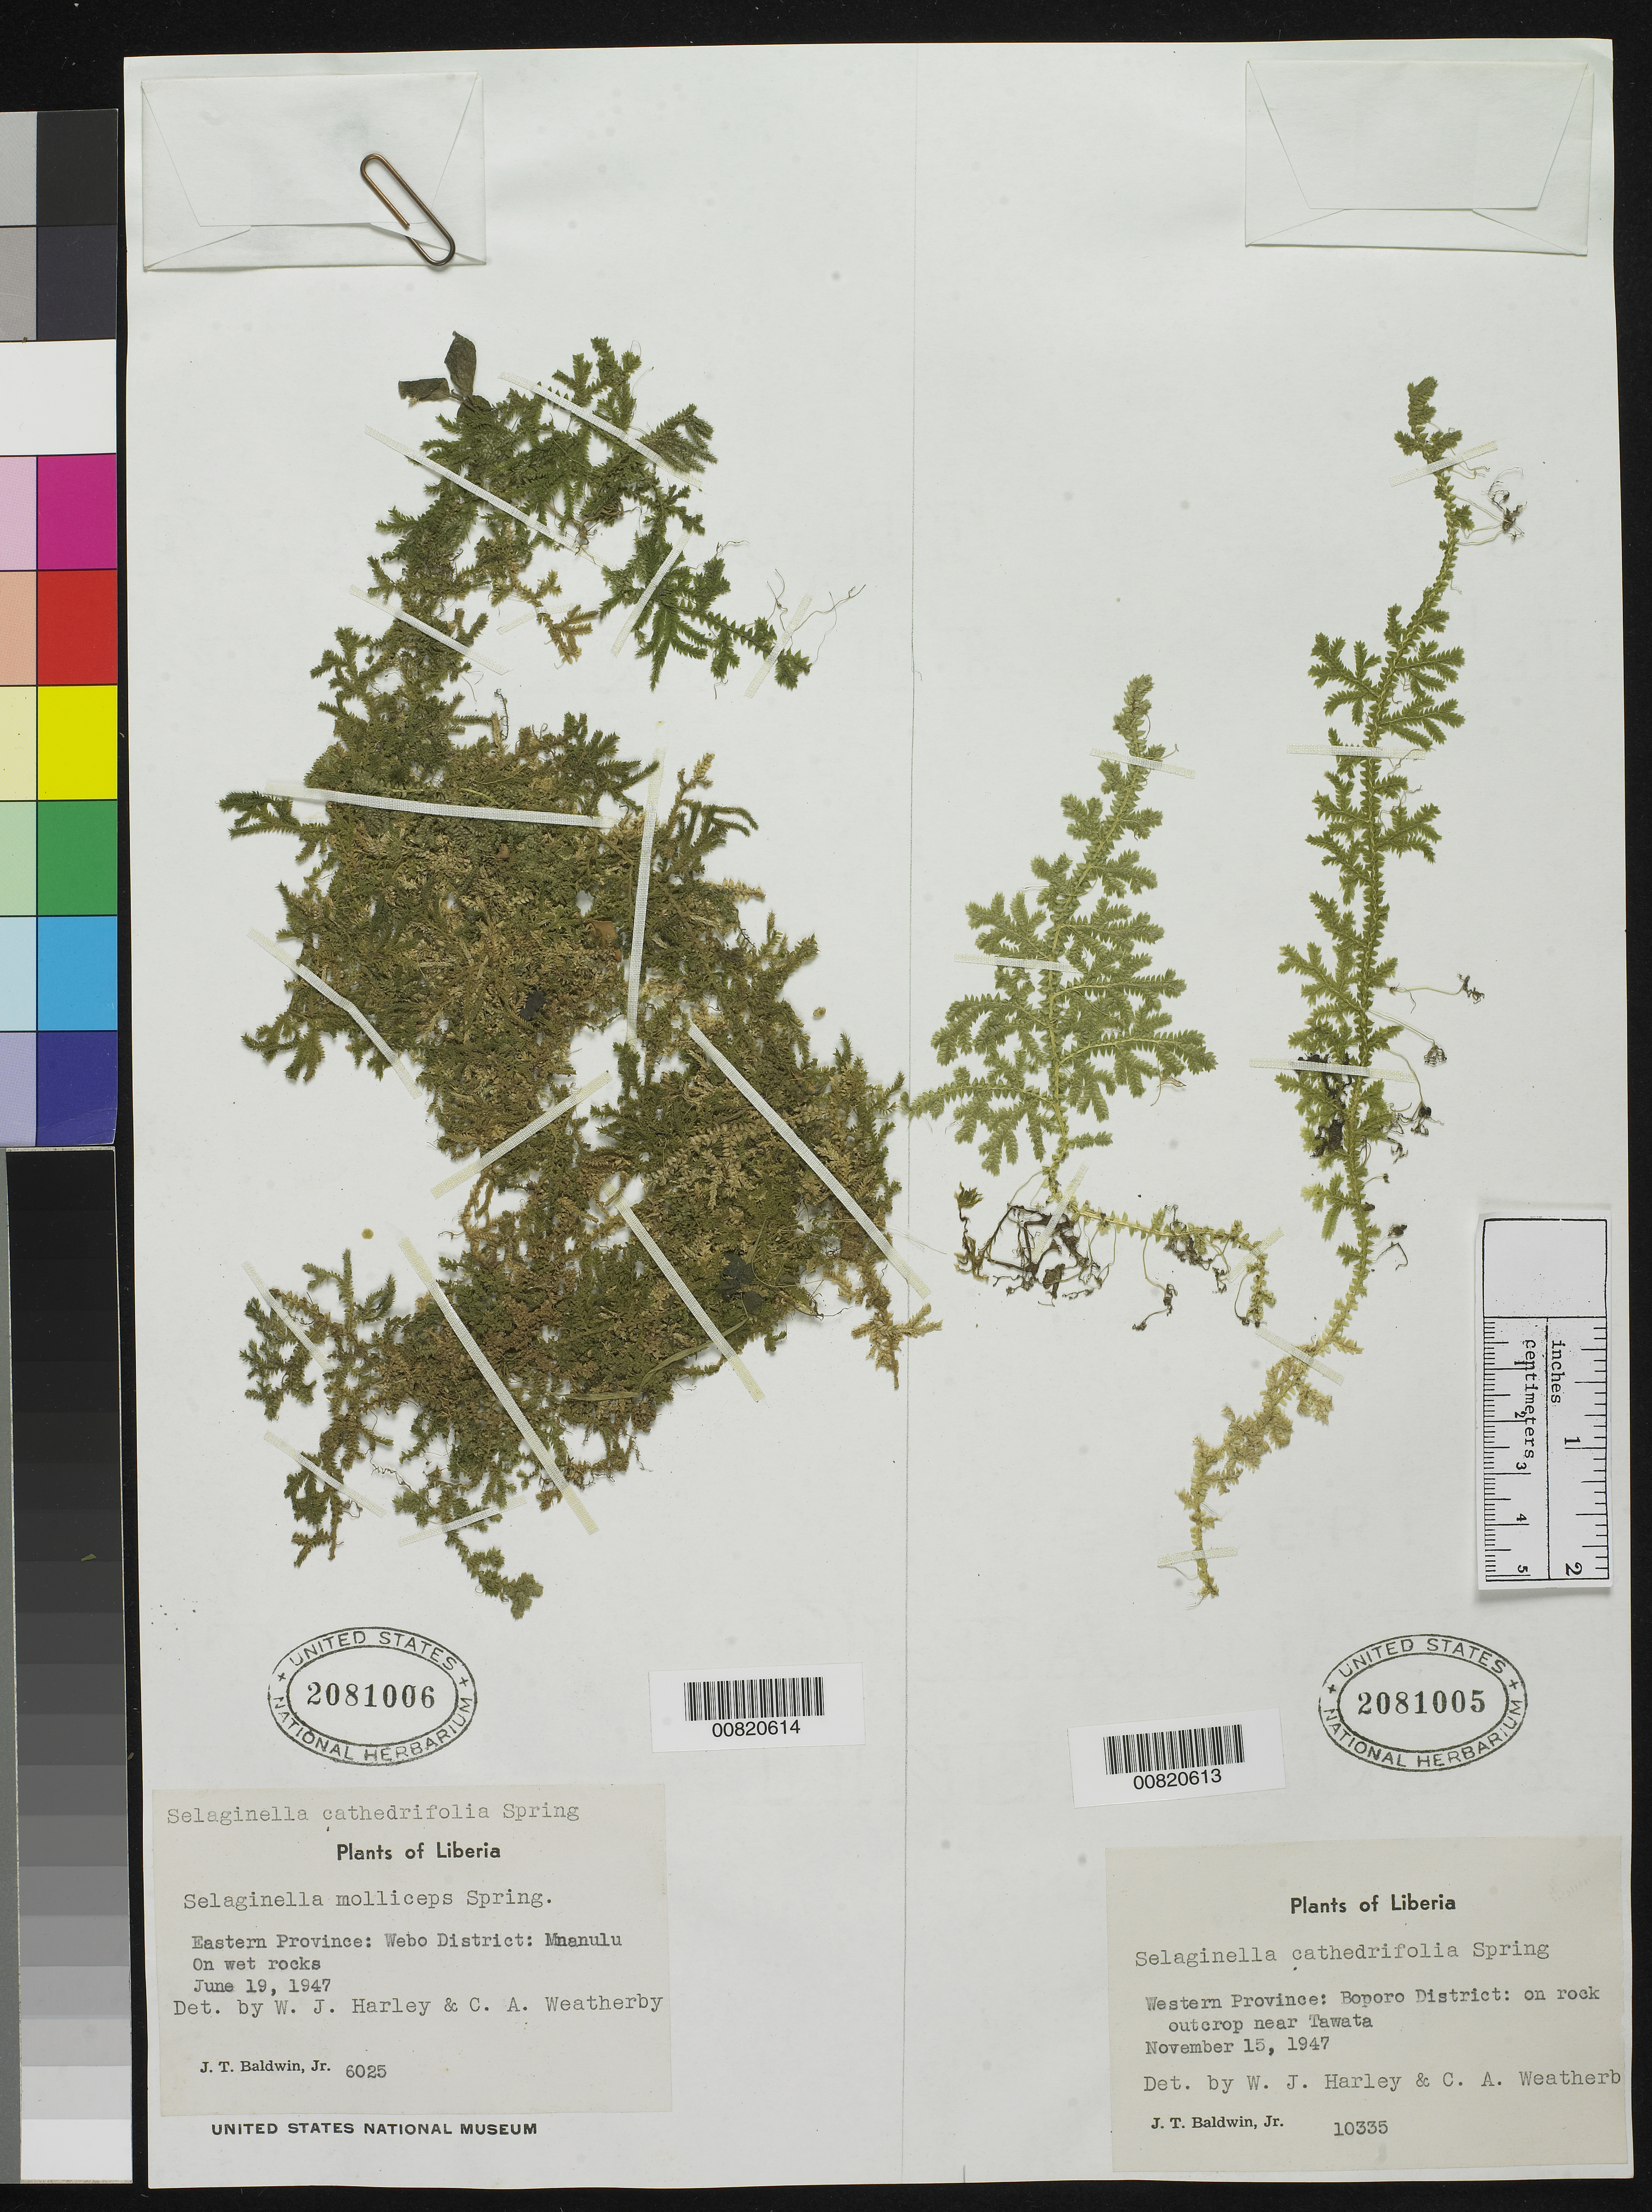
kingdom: Plantae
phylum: Tracheophyta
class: Lycopodiopsida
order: Selaginellales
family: Selaginellaceae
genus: Selaginella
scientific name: Selaginella cathedrifolia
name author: Spring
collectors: J. T. Baldwin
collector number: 10335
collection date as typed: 15 Nov 1947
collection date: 1947-11-15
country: Liberia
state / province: Gbarpolu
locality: Western Province: Boporo District, on rock outcrop near Tawata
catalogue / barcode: US 2081005